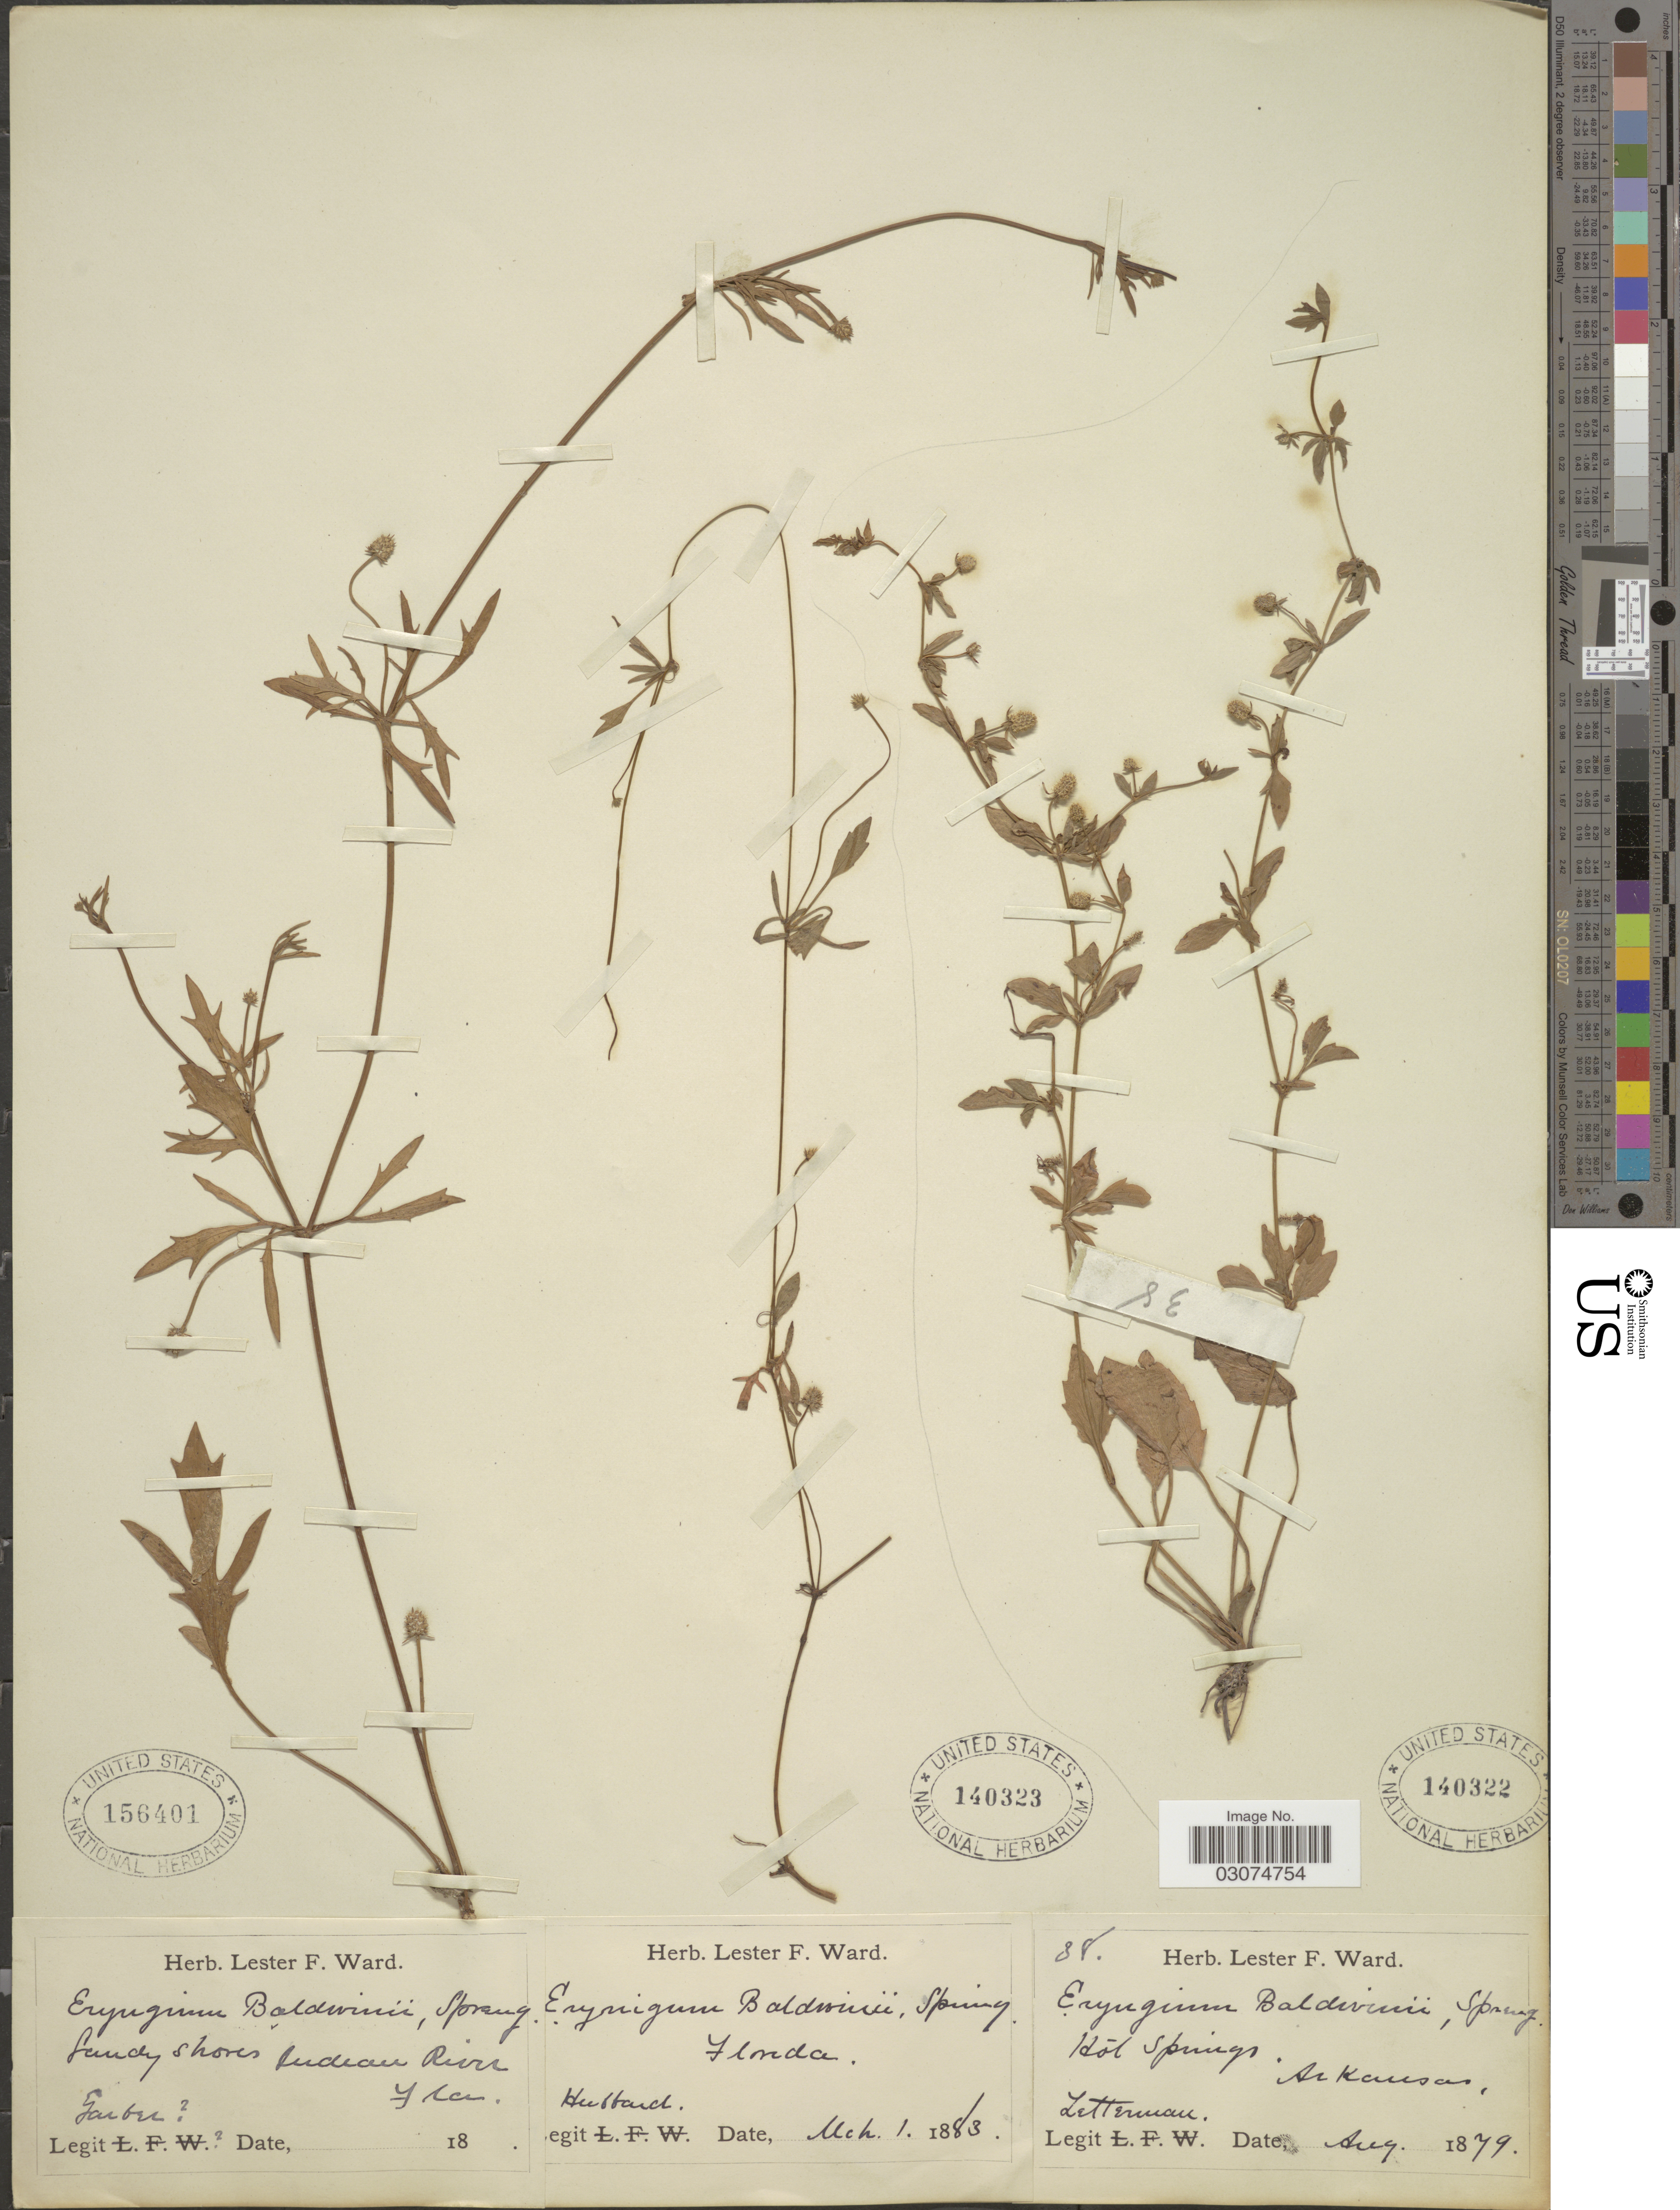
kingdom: Plantae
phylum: Tracheophyta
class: Magnoliopsida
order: Apiales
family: Apiaceae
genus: Eryngium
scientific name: Eryngium baldwinii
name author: Spreng.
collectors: Letterman, --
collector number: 38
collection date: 1879-08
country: United States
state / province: Arkansas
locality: Hot Springs.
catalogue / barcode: US 140322